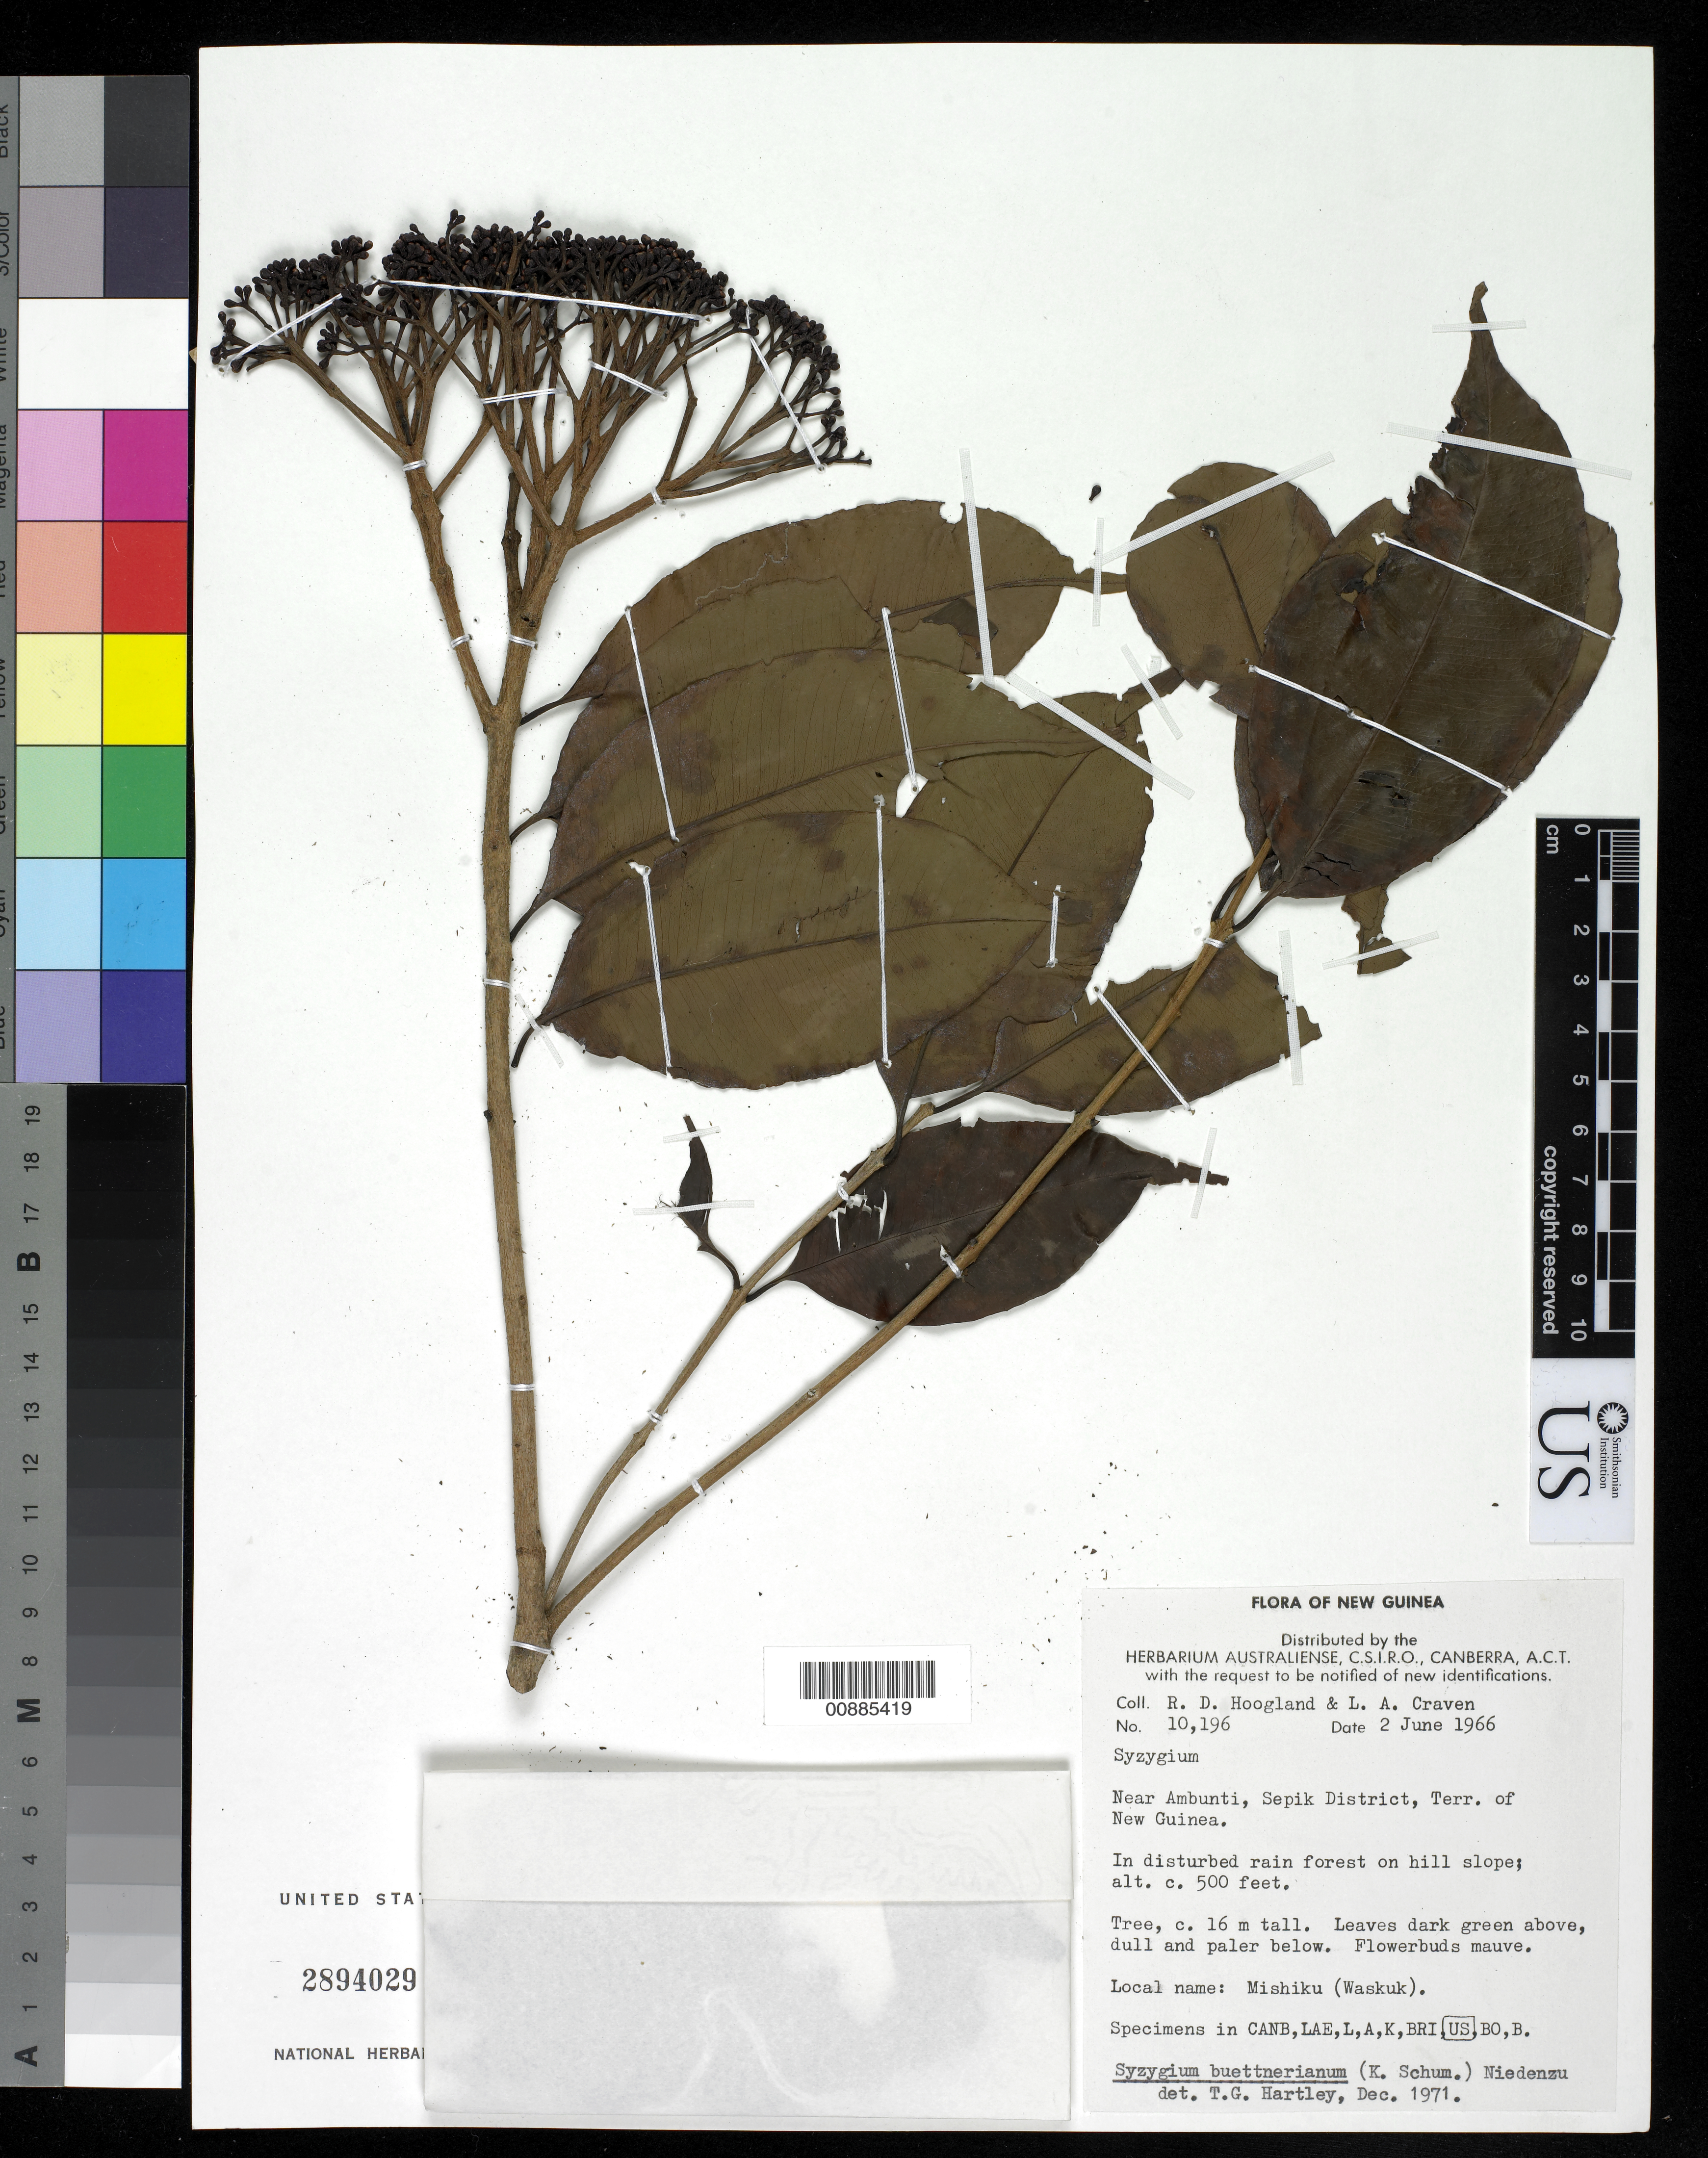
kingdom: Plantae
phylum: Tracheophyta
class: Magnoliopsida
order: Myrtales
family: Myrtaceae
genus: Syzygium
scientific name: Syzygium buettnerianum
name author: (K. Schum.) Nied.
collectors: R. D. Hoogland & L. A. Craven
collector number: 10196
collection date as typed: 02 Jun 1966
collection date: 1966-06-02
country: Papua New Guinea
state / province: Sepik District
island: New Guinea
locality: near Ambunti.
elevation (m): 152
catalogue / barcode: US 2894029